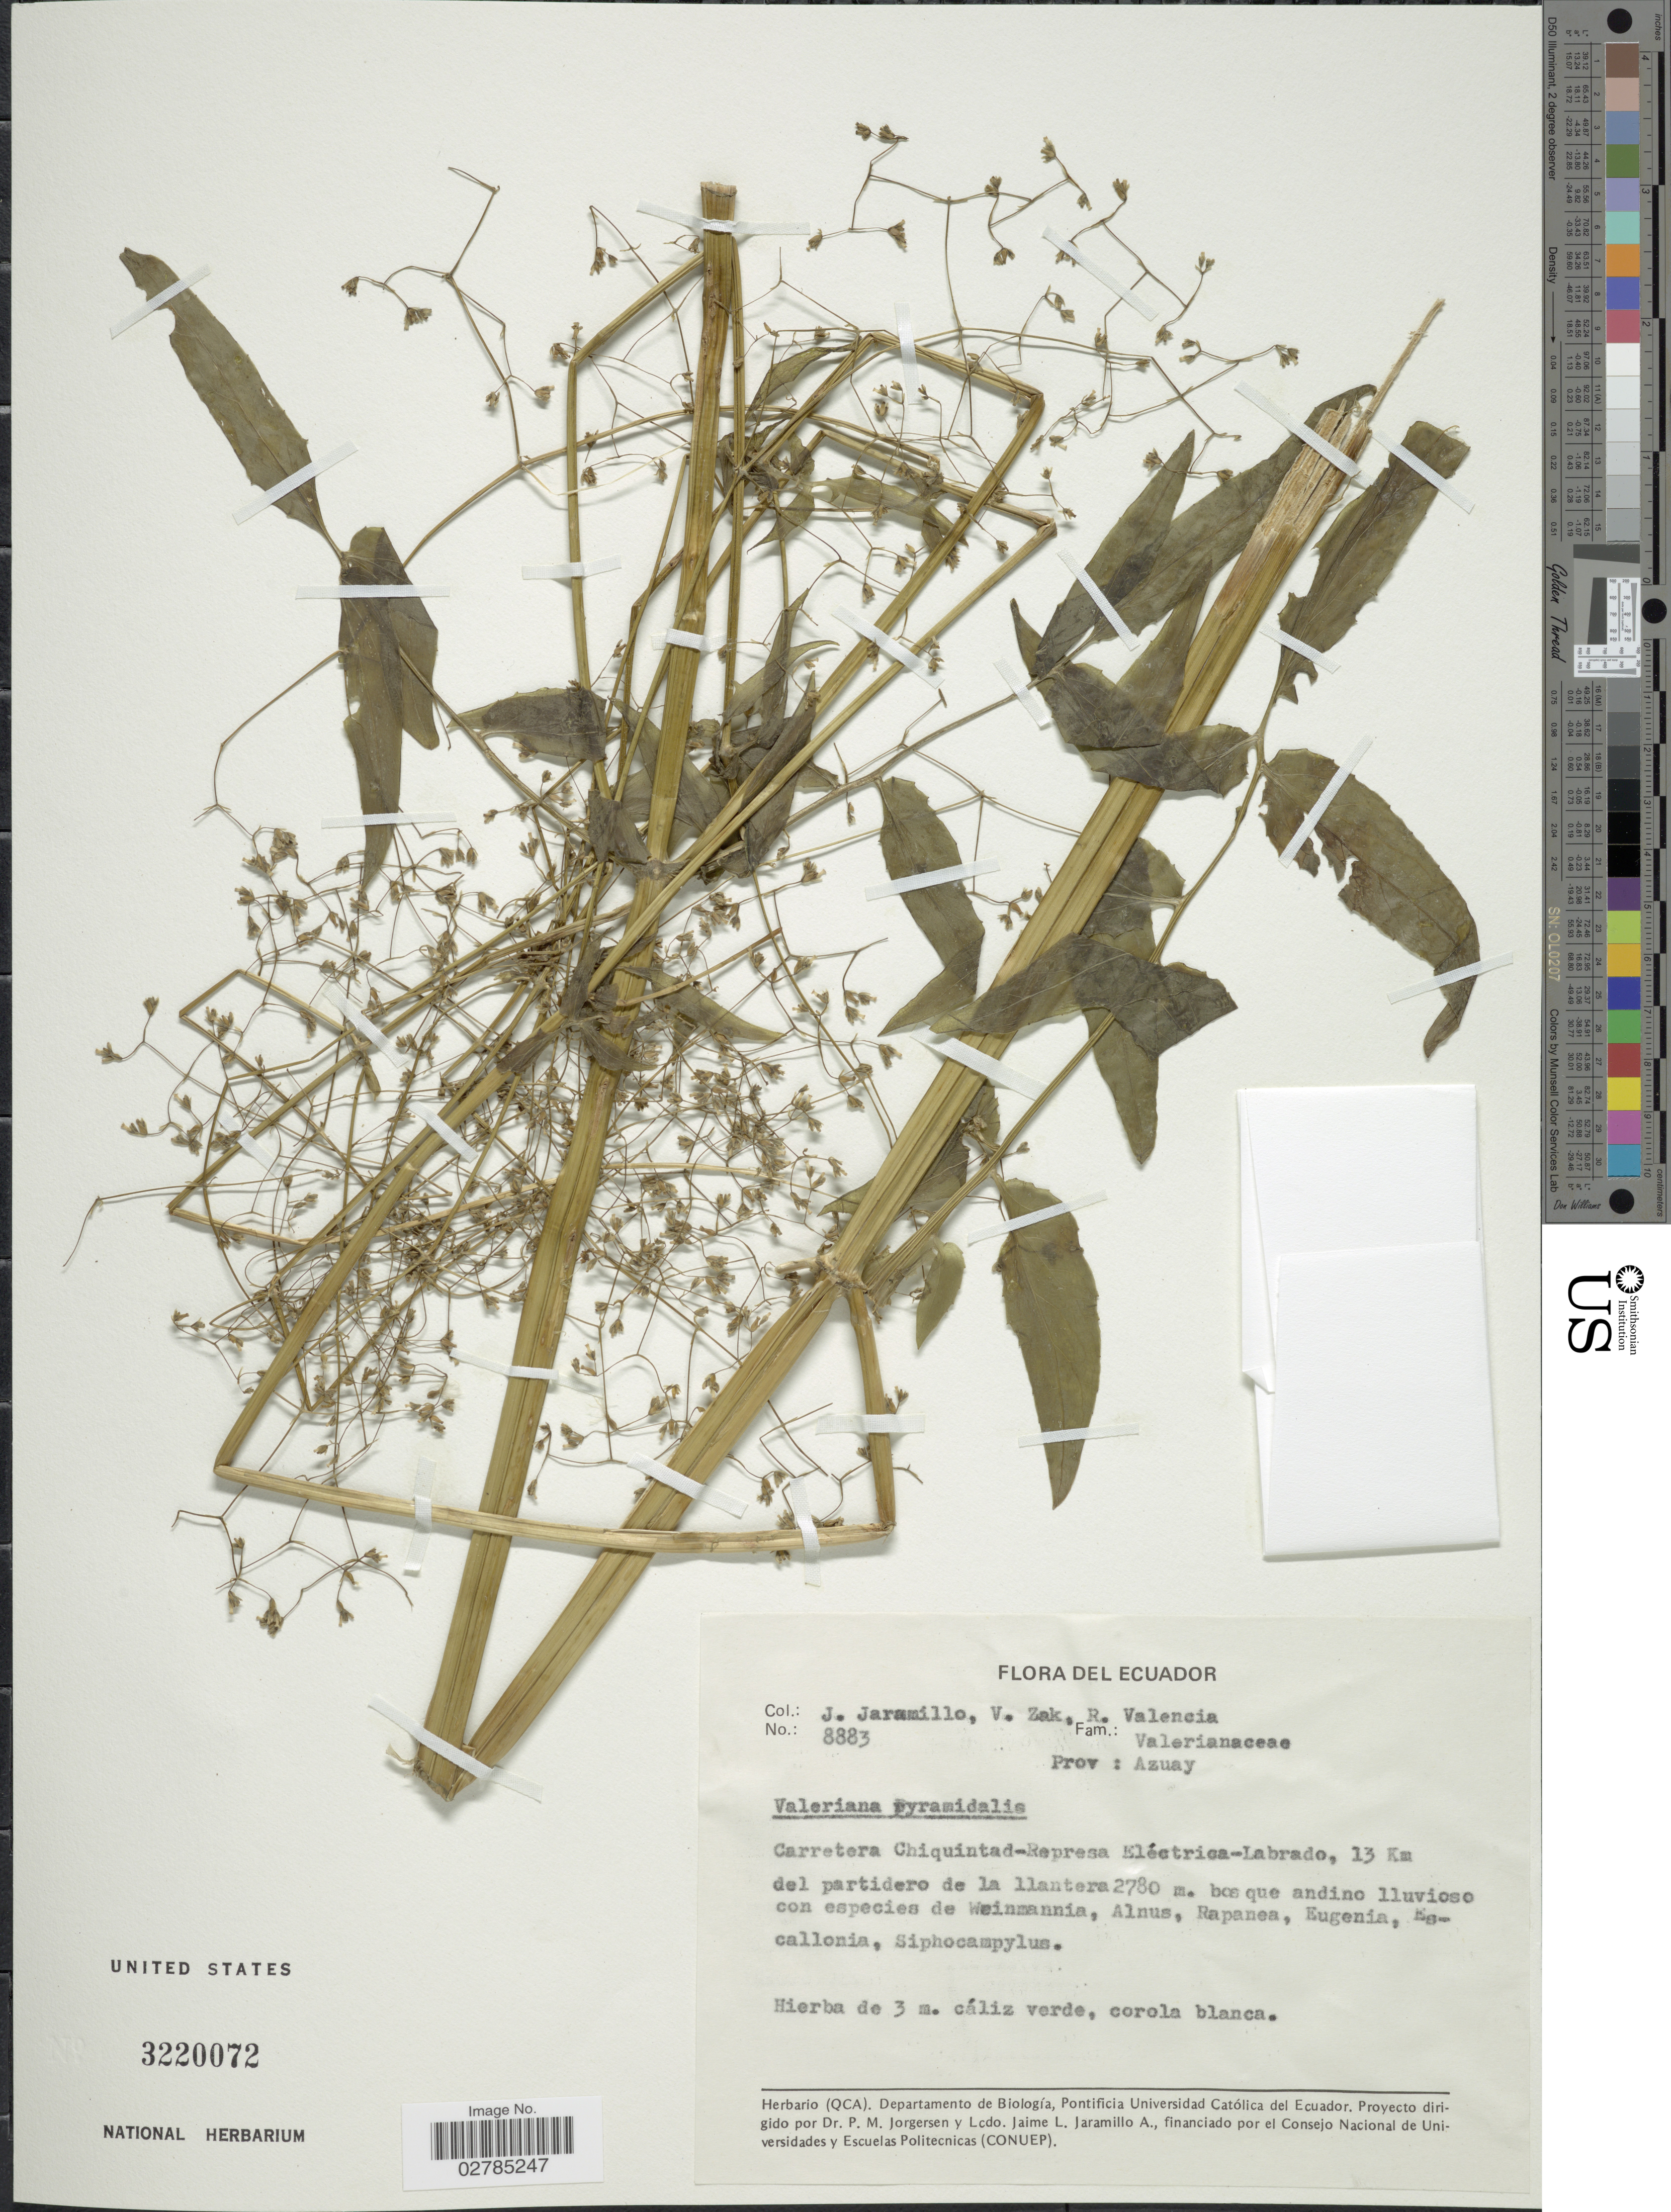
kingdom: Plantae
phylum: Tracheophyta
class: Magnoliopsida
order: Dipsacales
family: Caprifoliaceae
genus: Valeriana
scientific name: Valeriana pyramidalis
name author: Kunth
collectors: J. Jaramillo, V. Zak & R. Valencia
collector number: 8883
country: Ecuador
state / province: Azuay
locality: Carretera Chiquintad- Represa Eléctrica- Labrado, 13 Km del partidero de la llantera.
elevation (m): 2780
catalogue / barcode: US 3220072